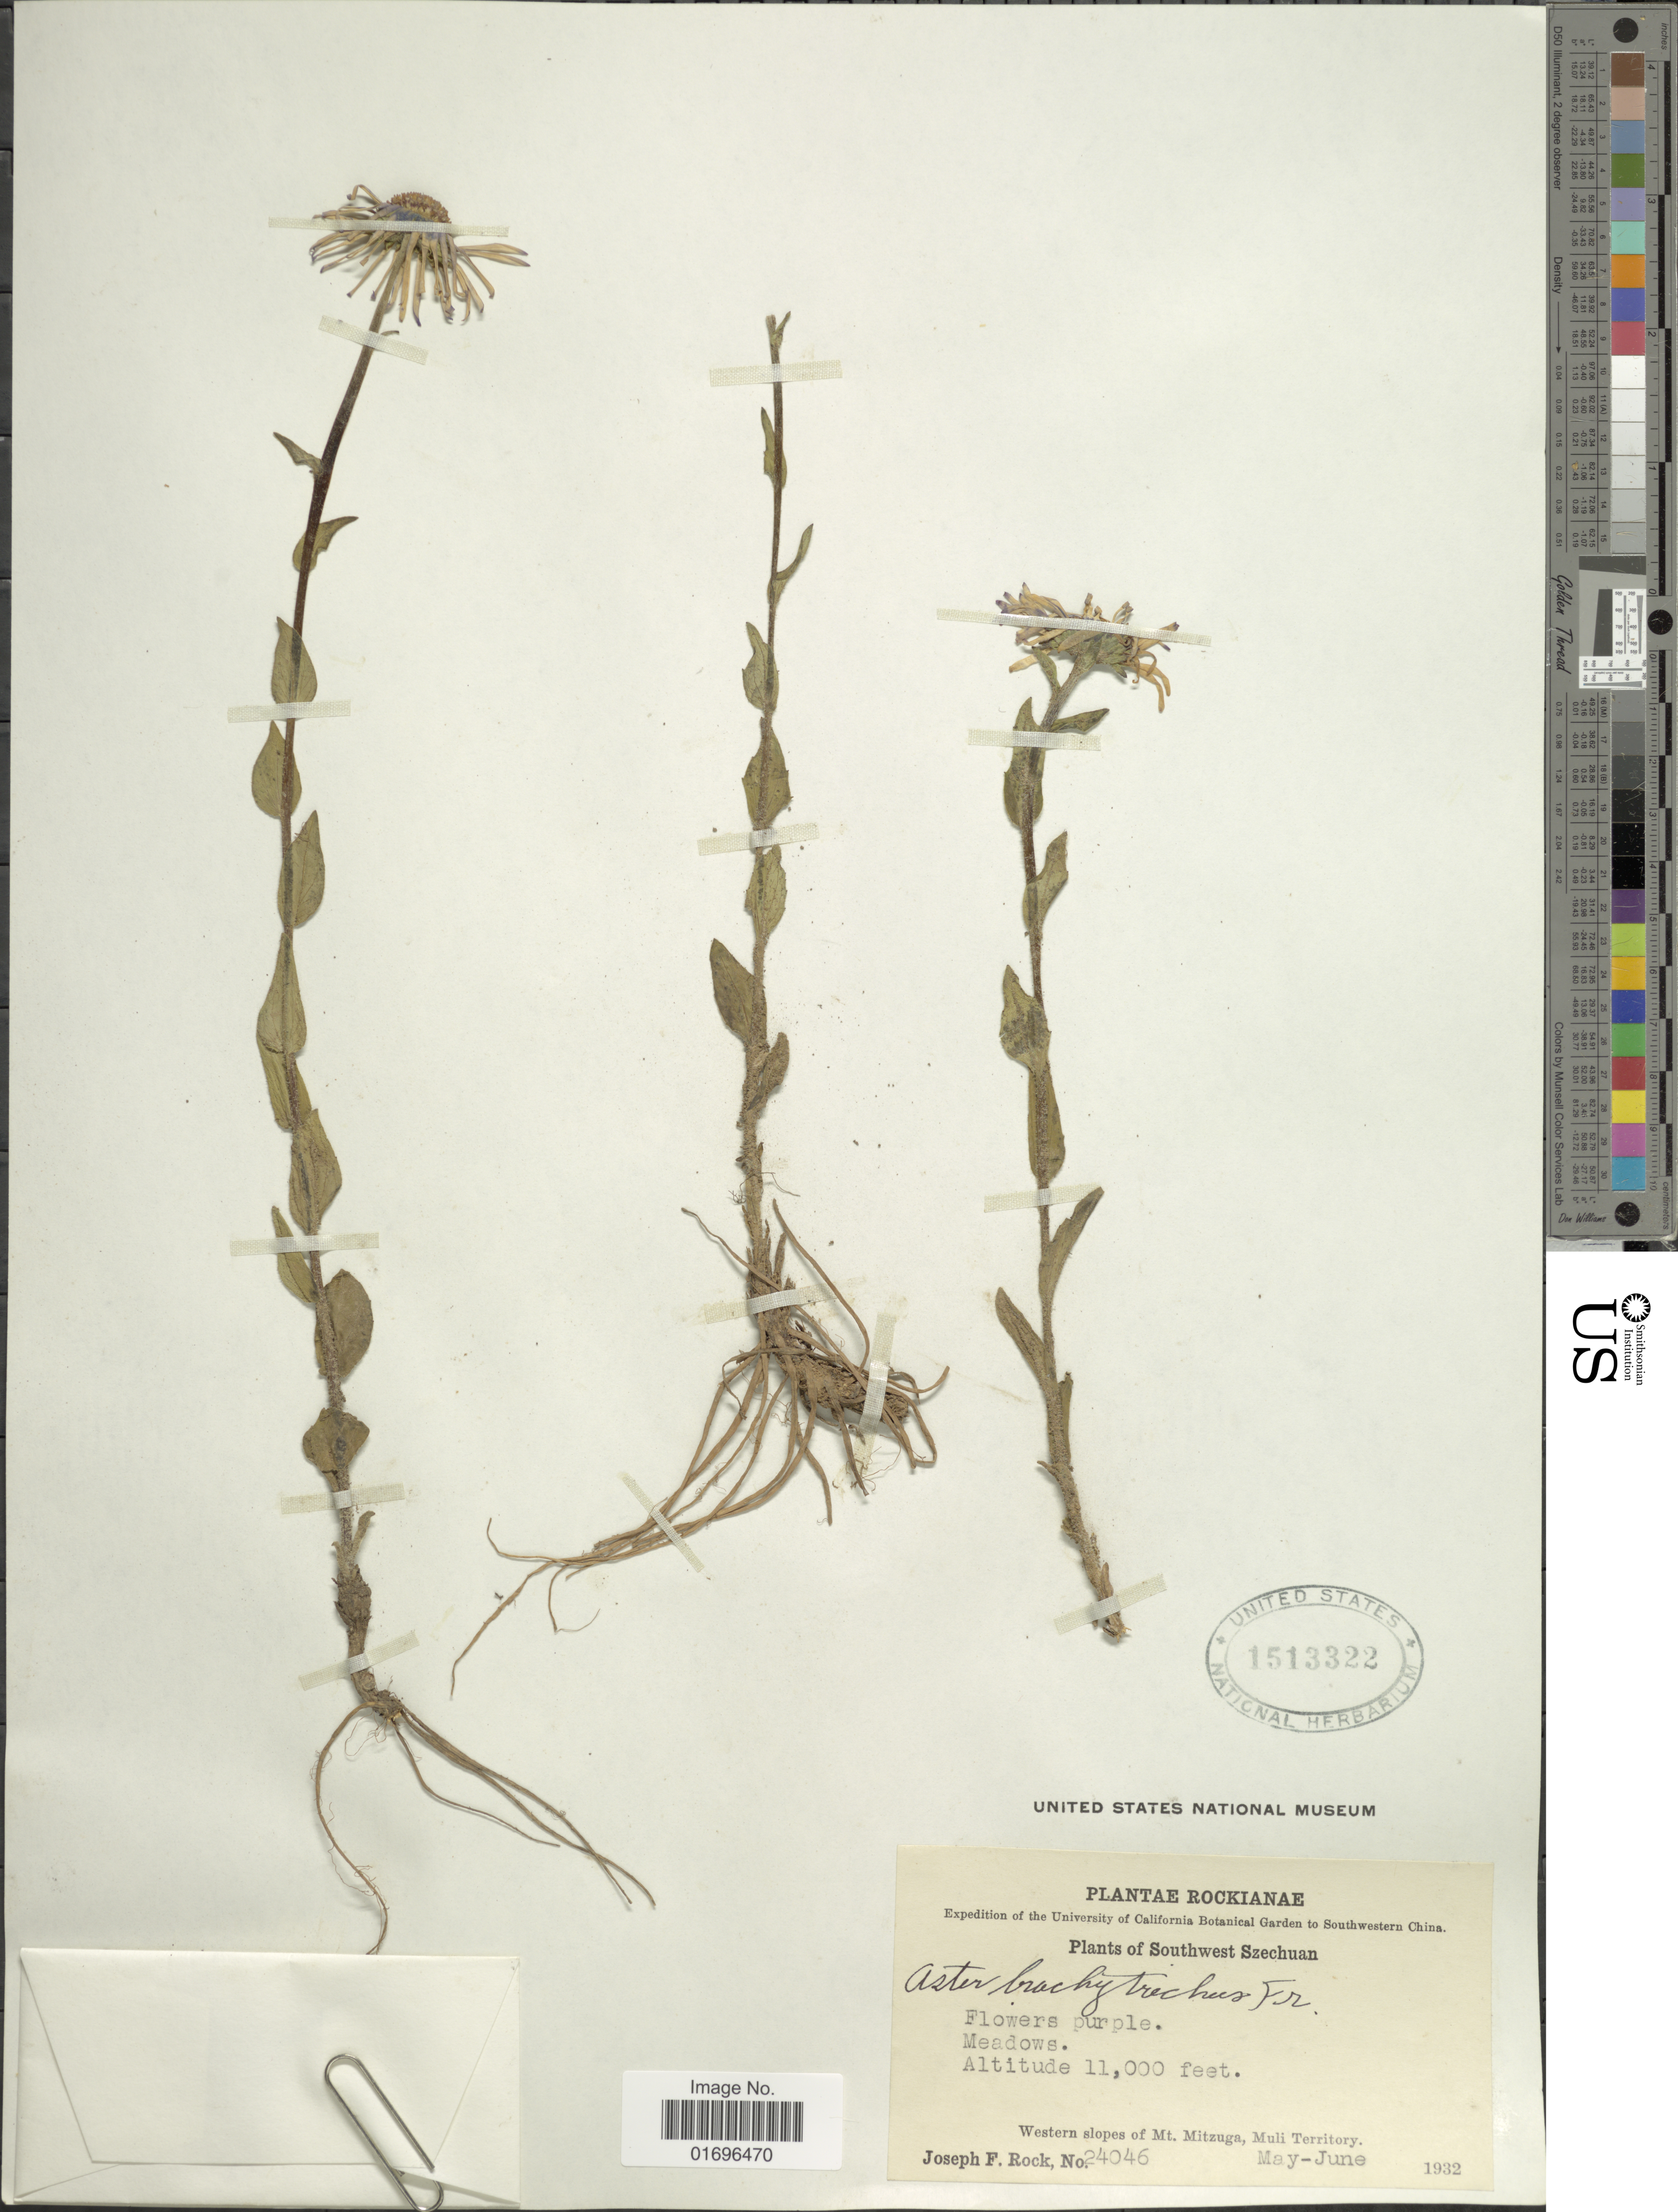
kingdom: Plantae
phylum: Tracheophyta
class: Magnoliopsida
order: Asterales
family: Asteraceae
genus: Aster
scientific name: Aster brachytrichus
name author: Franch.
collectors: J. F. Rock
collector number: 24046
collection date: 1932-05/1932-06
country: China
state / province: Sichuan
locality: Rockianae. Southwestern China. Southwest Szechuan. Western slopes of Mt. Mitzuga, Muli Territory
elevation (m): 3353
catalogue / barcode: US 1513322